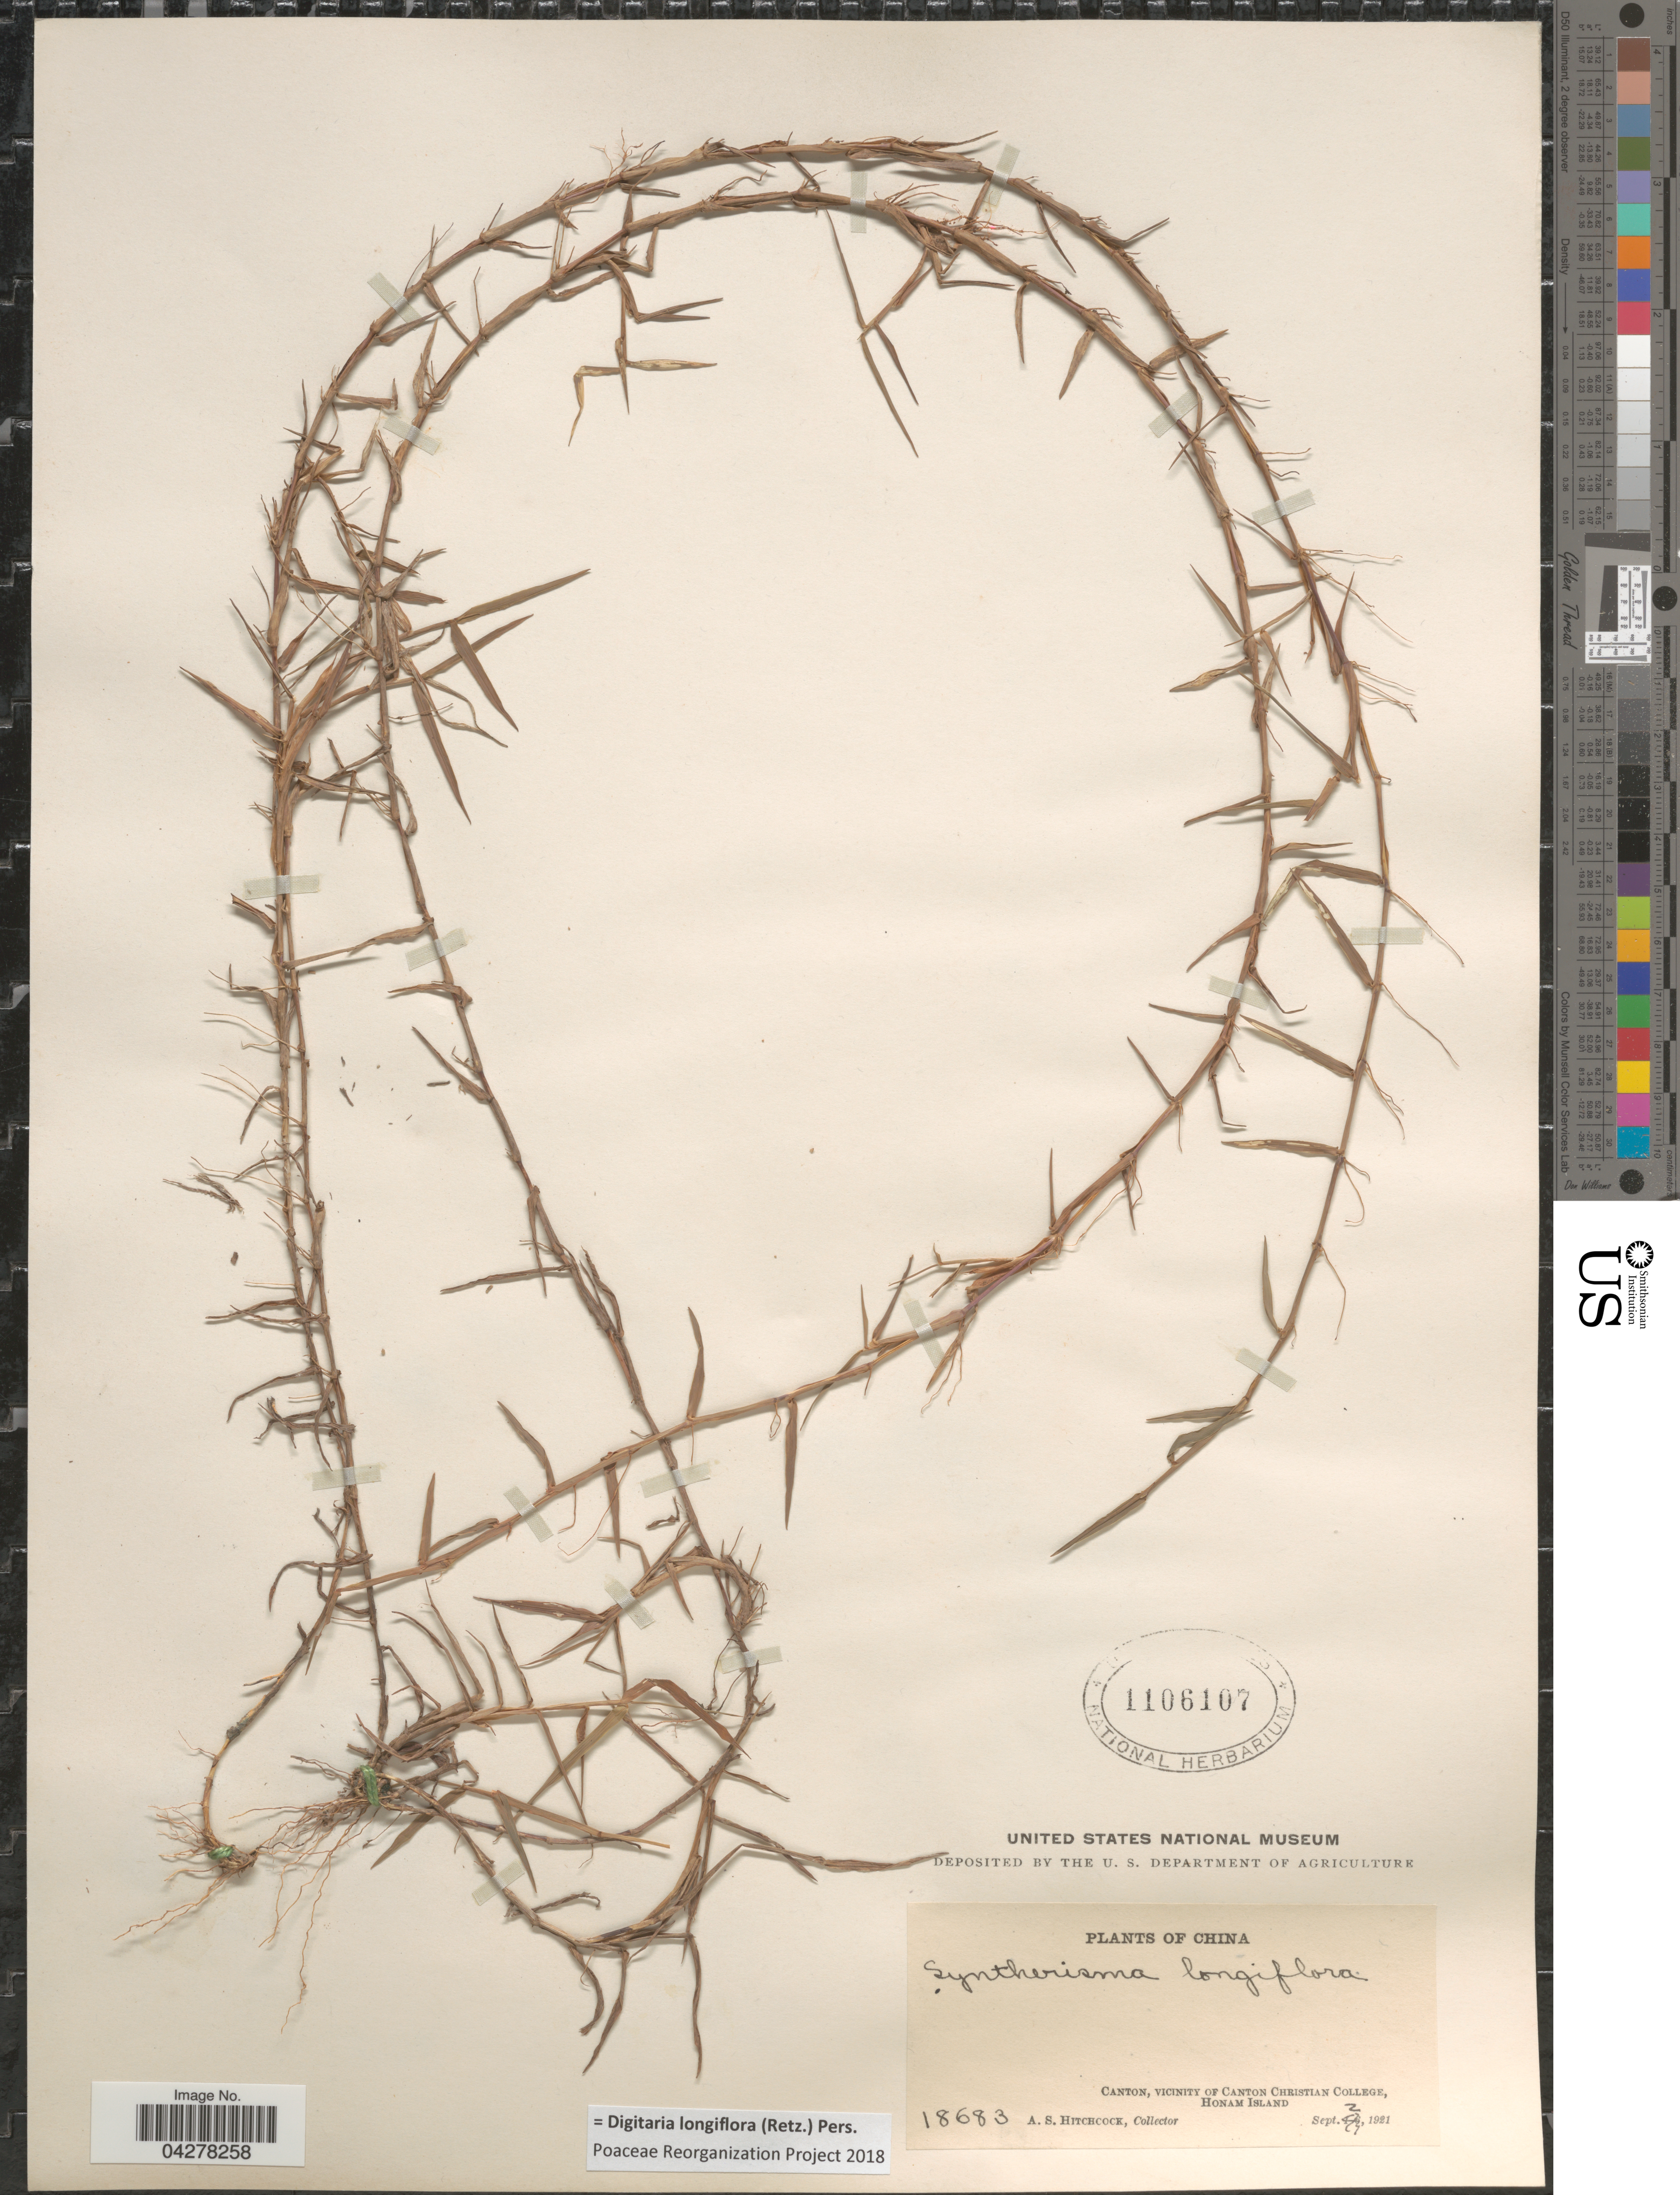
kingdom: Plantae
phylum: Tracheophyta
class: Liliopsida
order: Poales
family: Poaceae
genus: Digitaria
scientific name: Digitaria longiflora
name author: (Retz.) Pers.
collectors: A. S. Hitchcock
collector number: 18683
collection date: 1921-09-02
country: China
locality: Canton, Vicinity of Canton Christian College, Honam Island.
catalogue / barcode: US 1106107